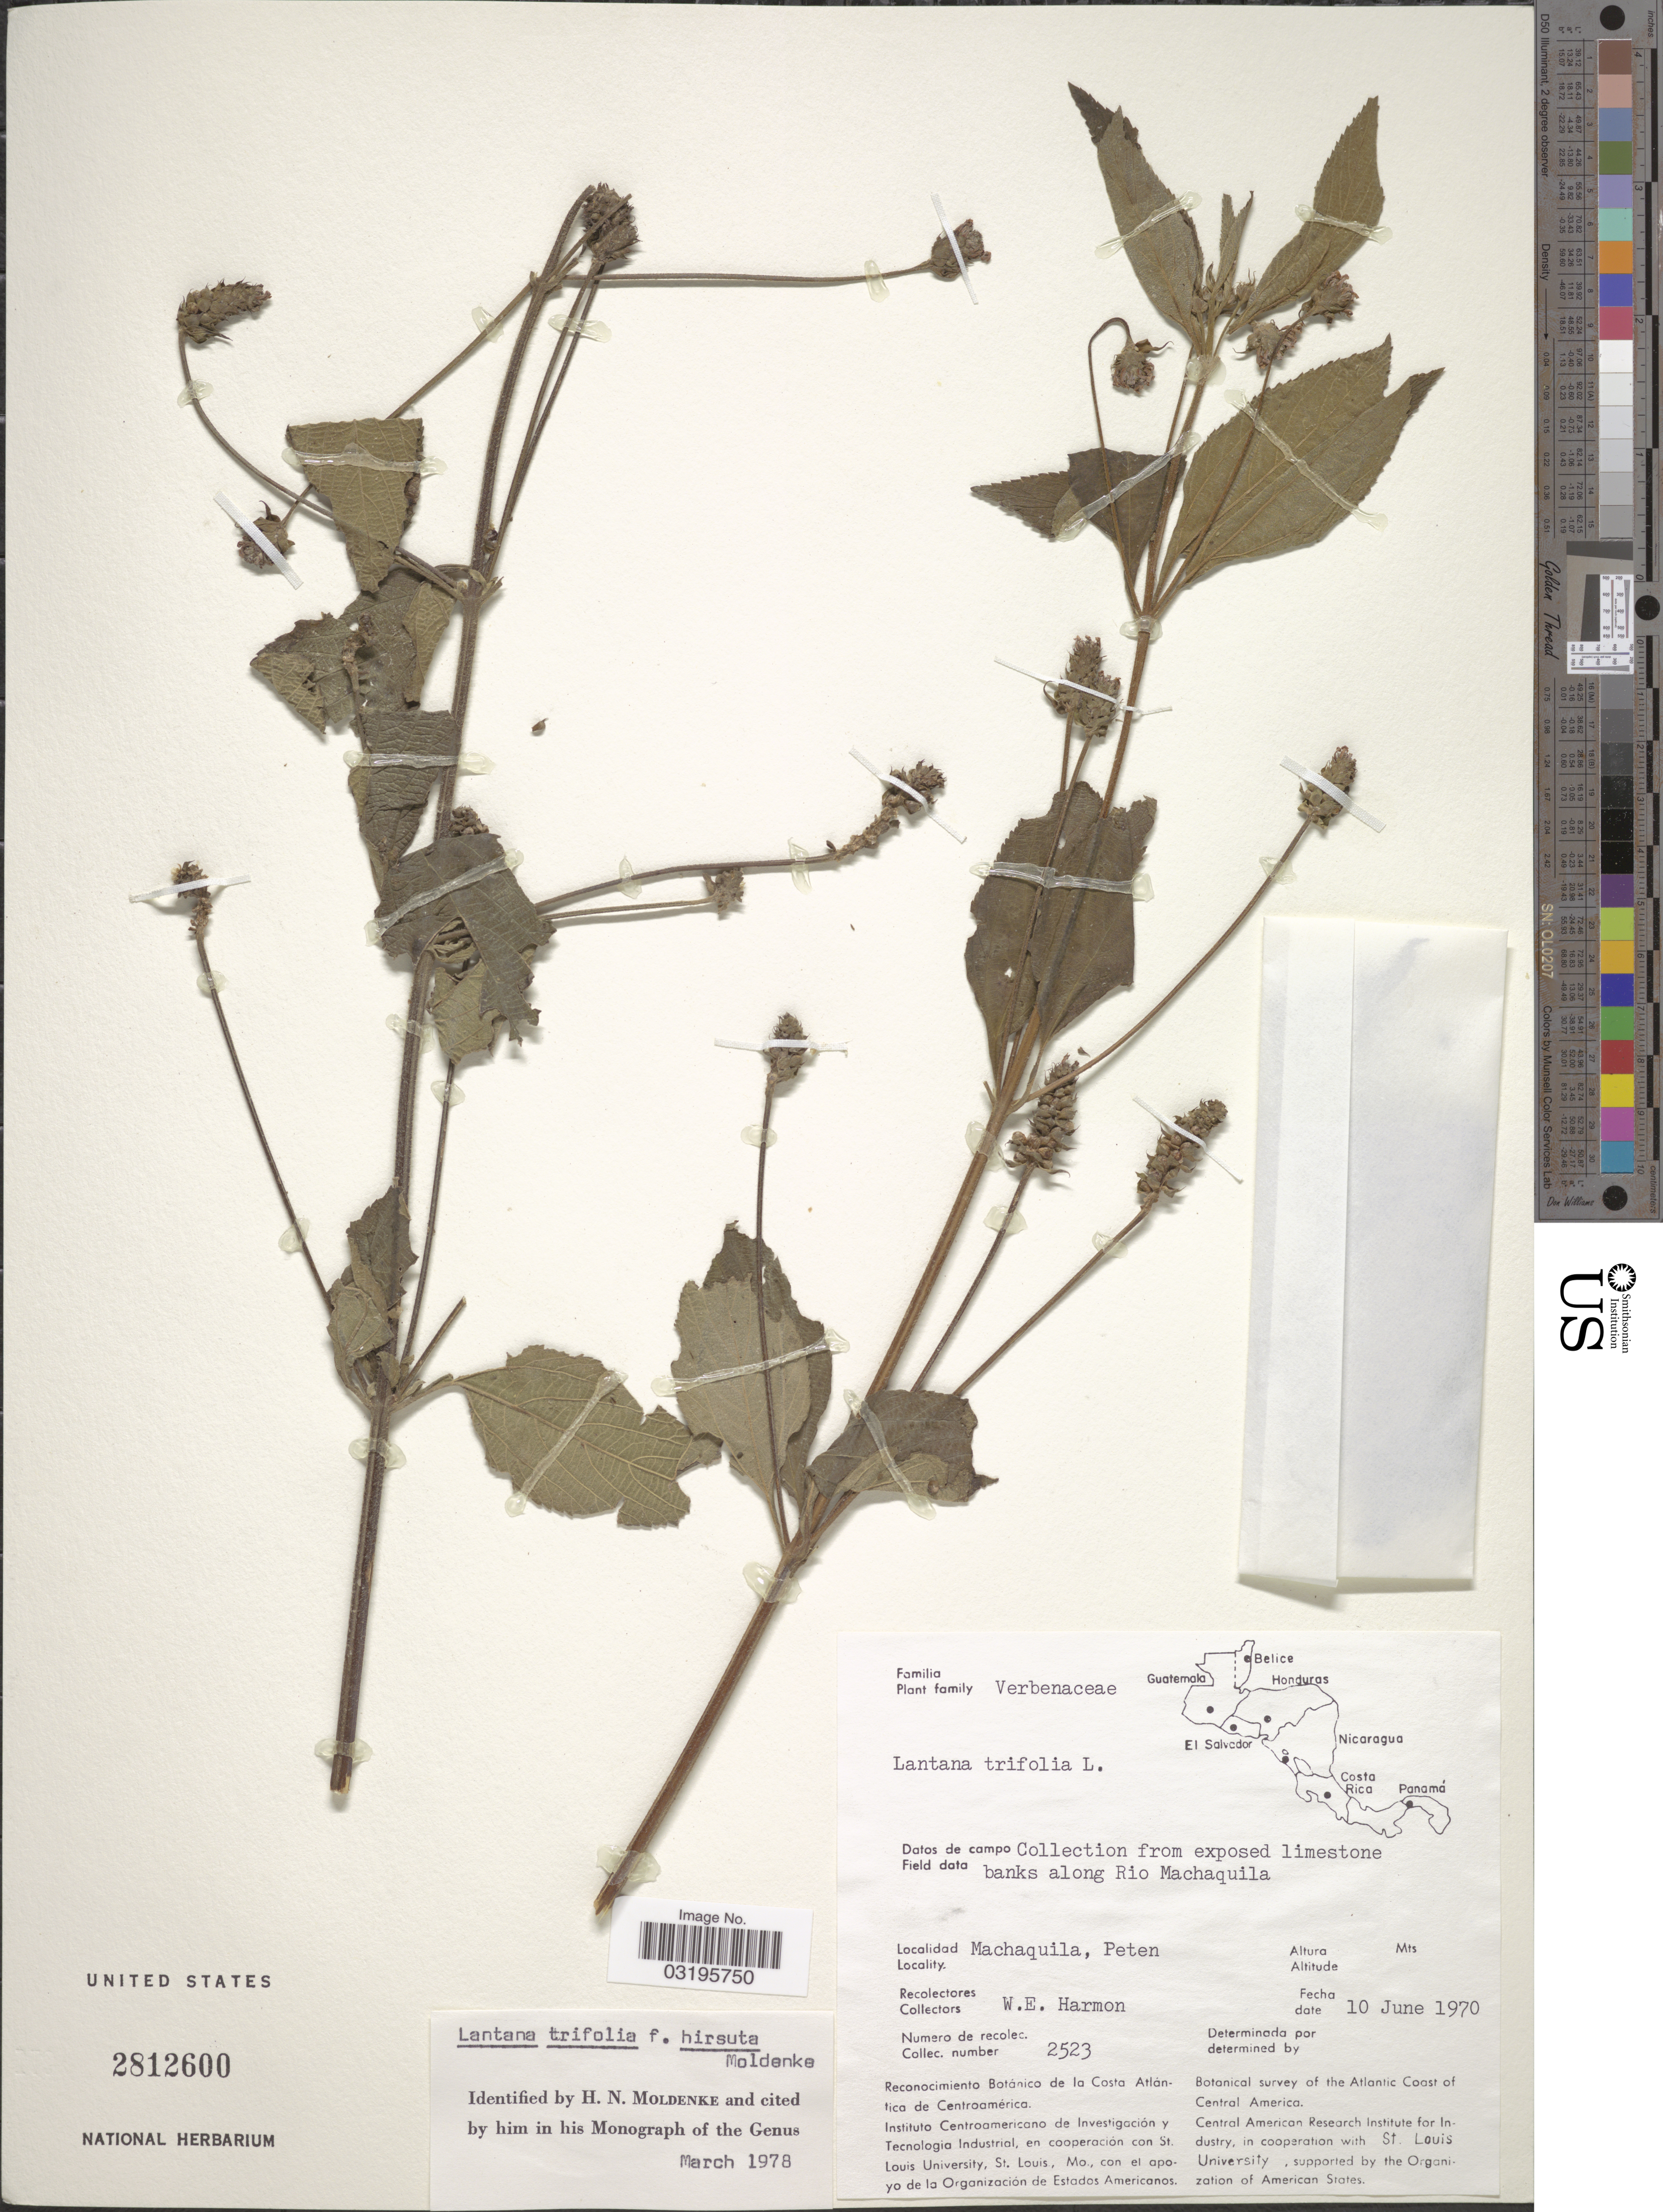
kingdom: Plantae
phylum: Tracheophyta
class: Magnoliopsida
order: Lamiales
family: Verbenaceae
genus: Lantana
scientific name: Lantana trifolia f. hirsuta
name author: Moldenke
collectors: W. E. Harmon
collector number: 2523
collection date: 1970-06-10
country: Guatemala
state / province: El Petén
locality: Banks along Rio Machaquila. Machaquila, Peten.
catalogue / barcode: US 2812600